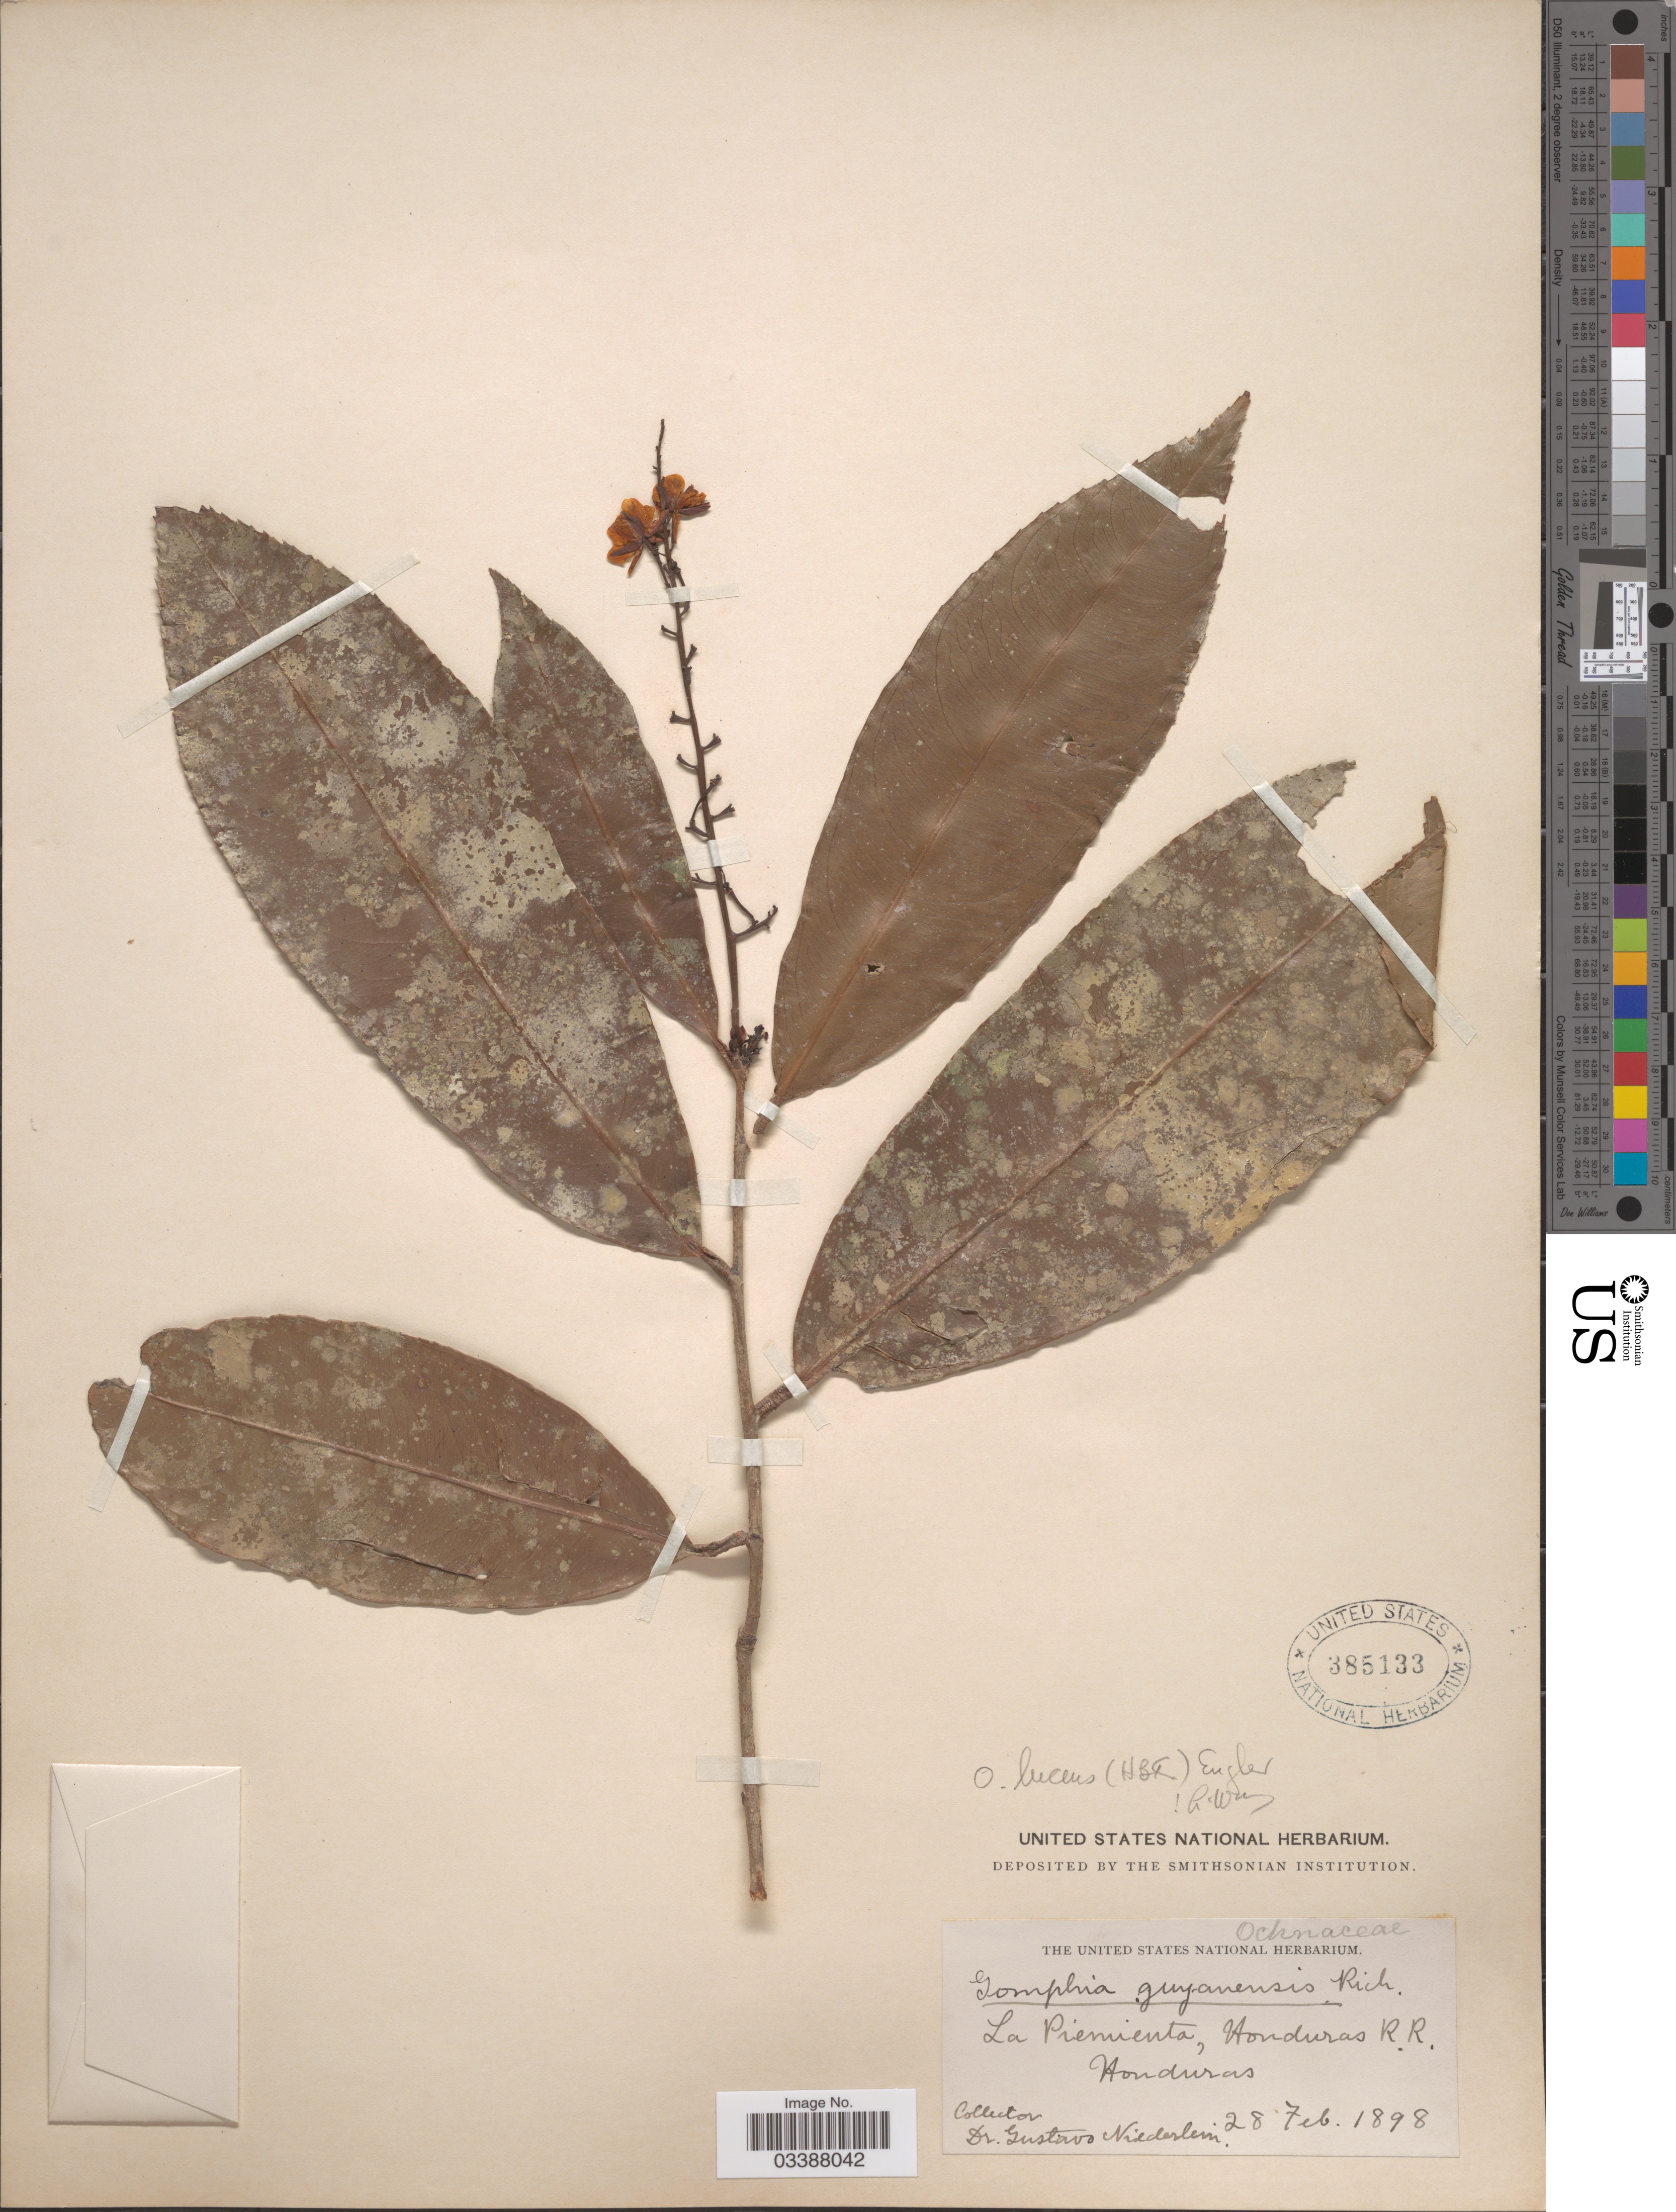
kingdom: Plantae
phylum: Tracheophyta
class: Magnoliopsida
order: Malpighiales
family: Ochnaceae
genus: Ouratea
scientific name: Ouratea lucens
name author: (Kunth) Engl.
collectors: G. Niederlein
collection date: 1898-02-28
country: Honduras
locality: La Piemienta, Honduras R.R.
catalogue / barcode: US 385133